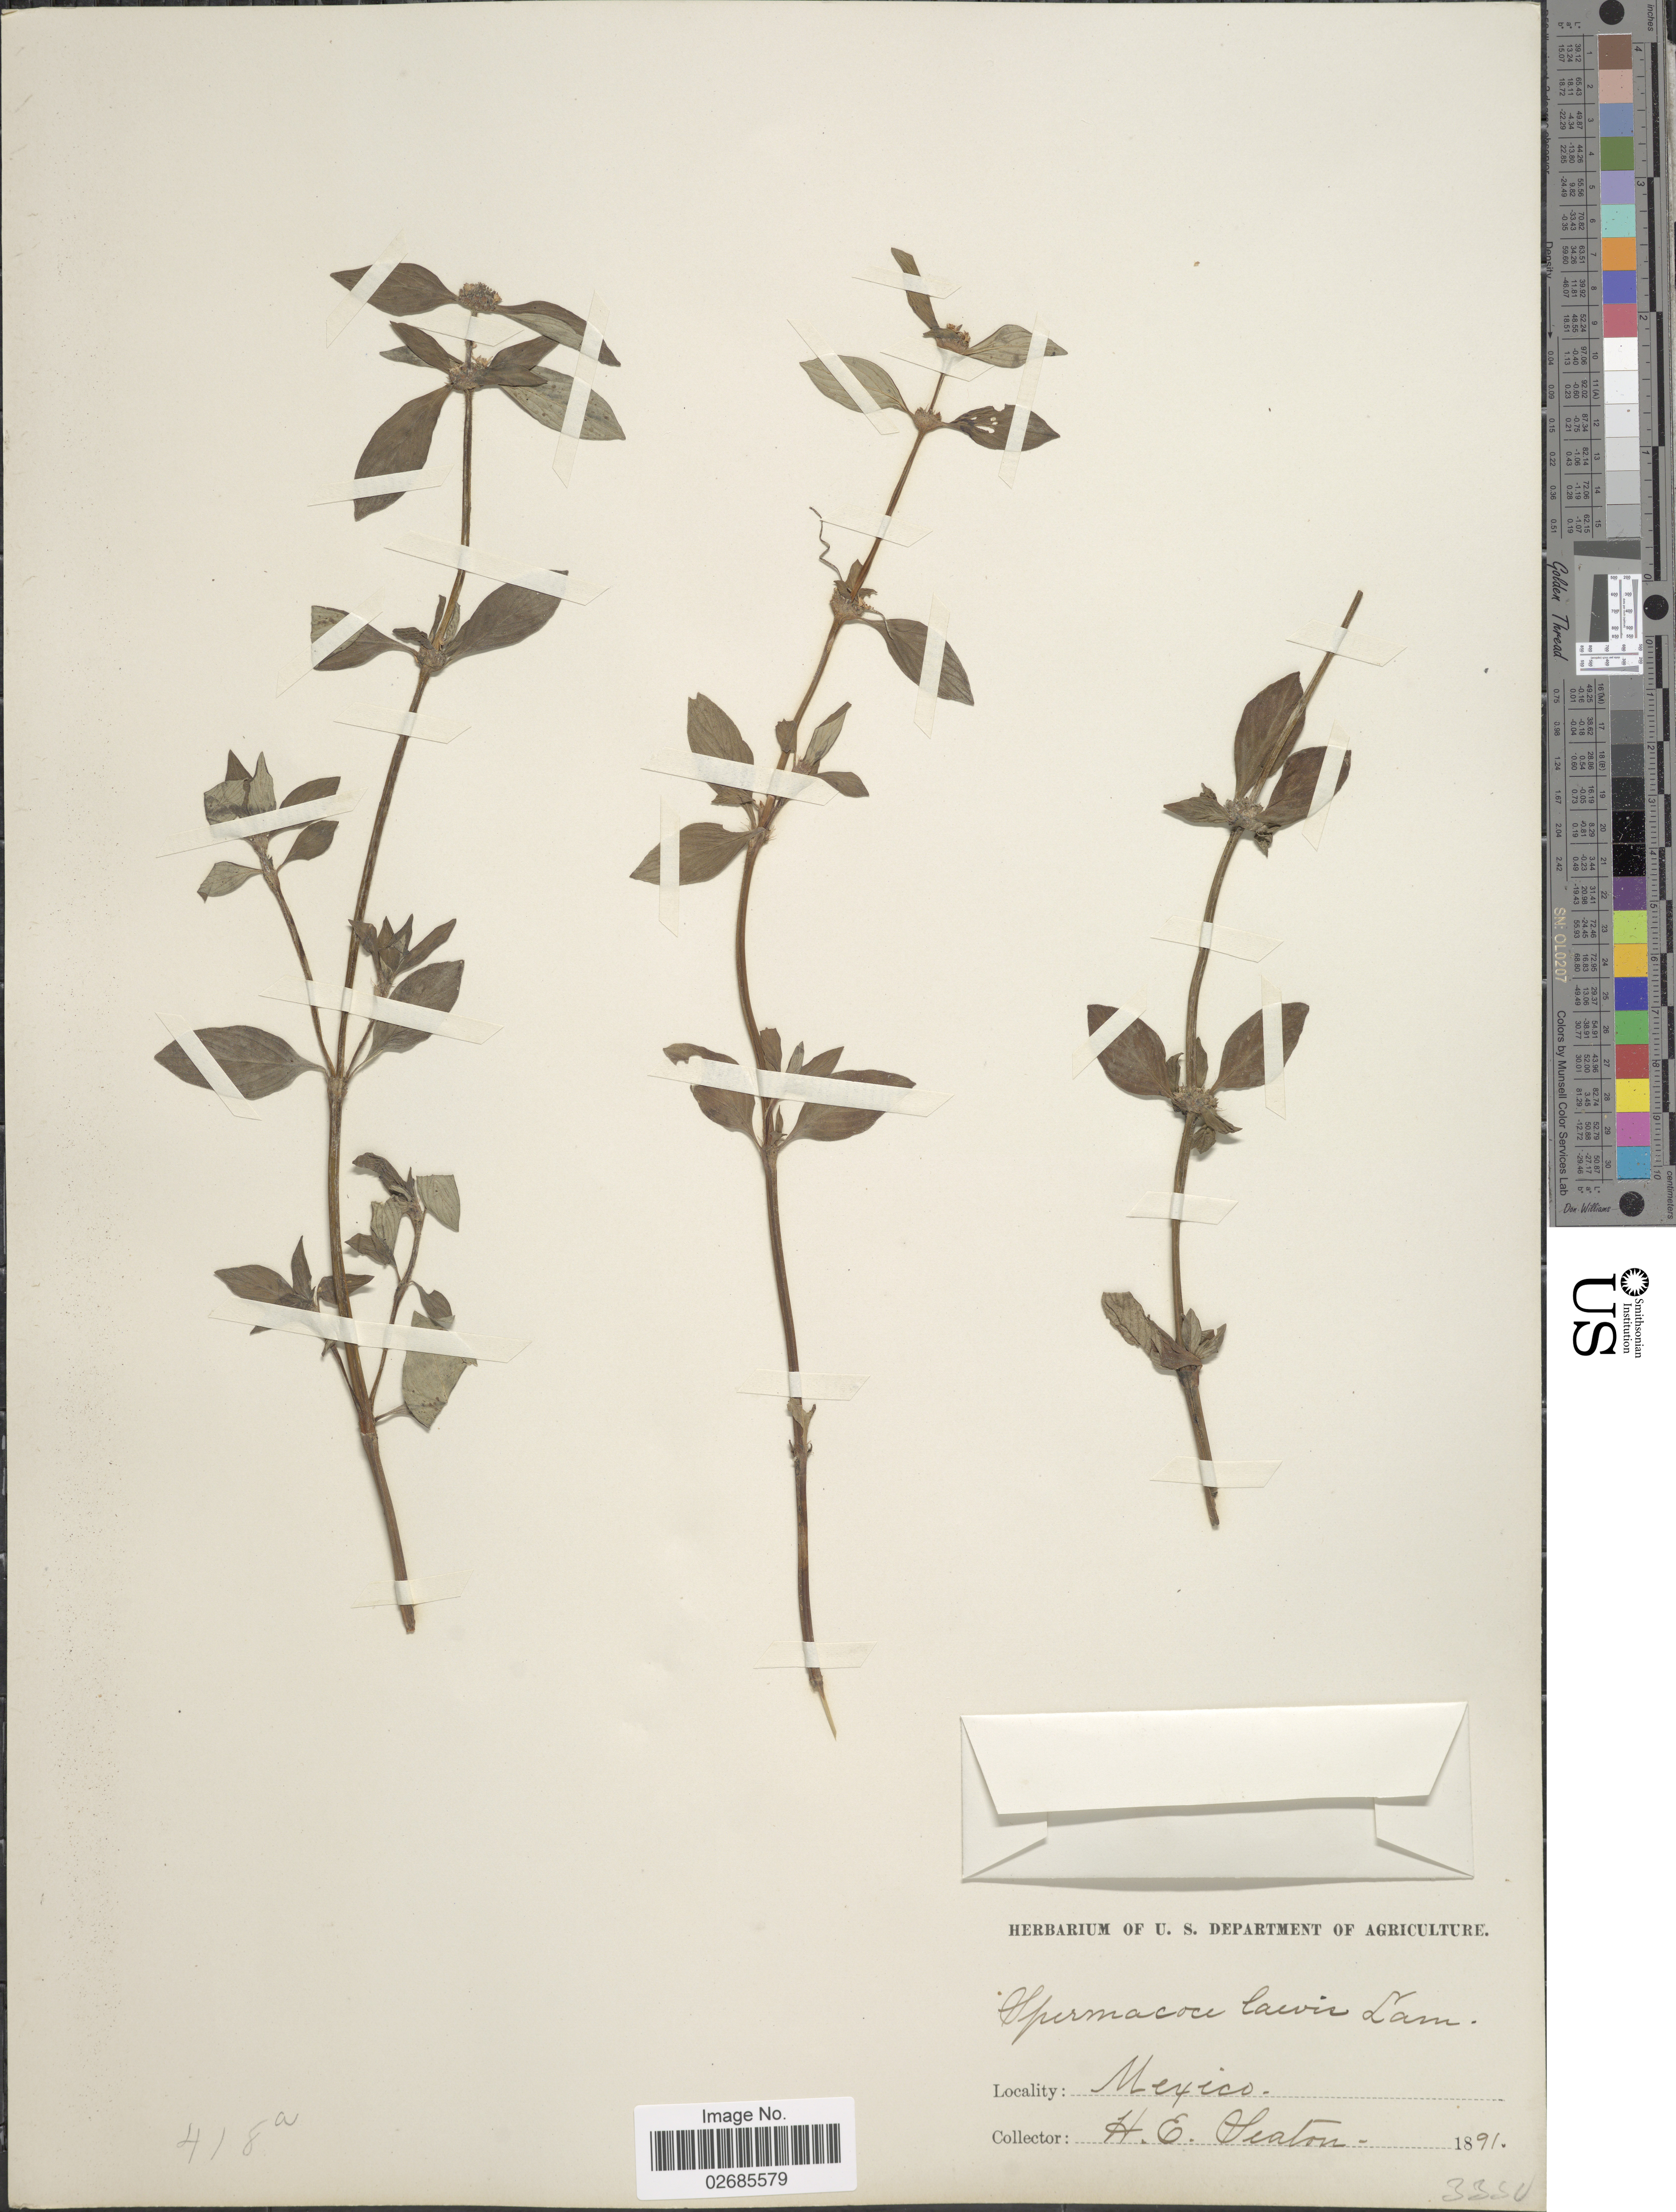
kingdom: Plantae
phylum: Tracheophyta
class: Magnoliopsida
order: Gentianales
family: Rubiaceae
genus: Borreria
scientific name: Borreria assurgens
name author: (Ruiz & Pav.) Griseb.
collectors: H. E. Seaton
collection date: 1891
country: Mexico